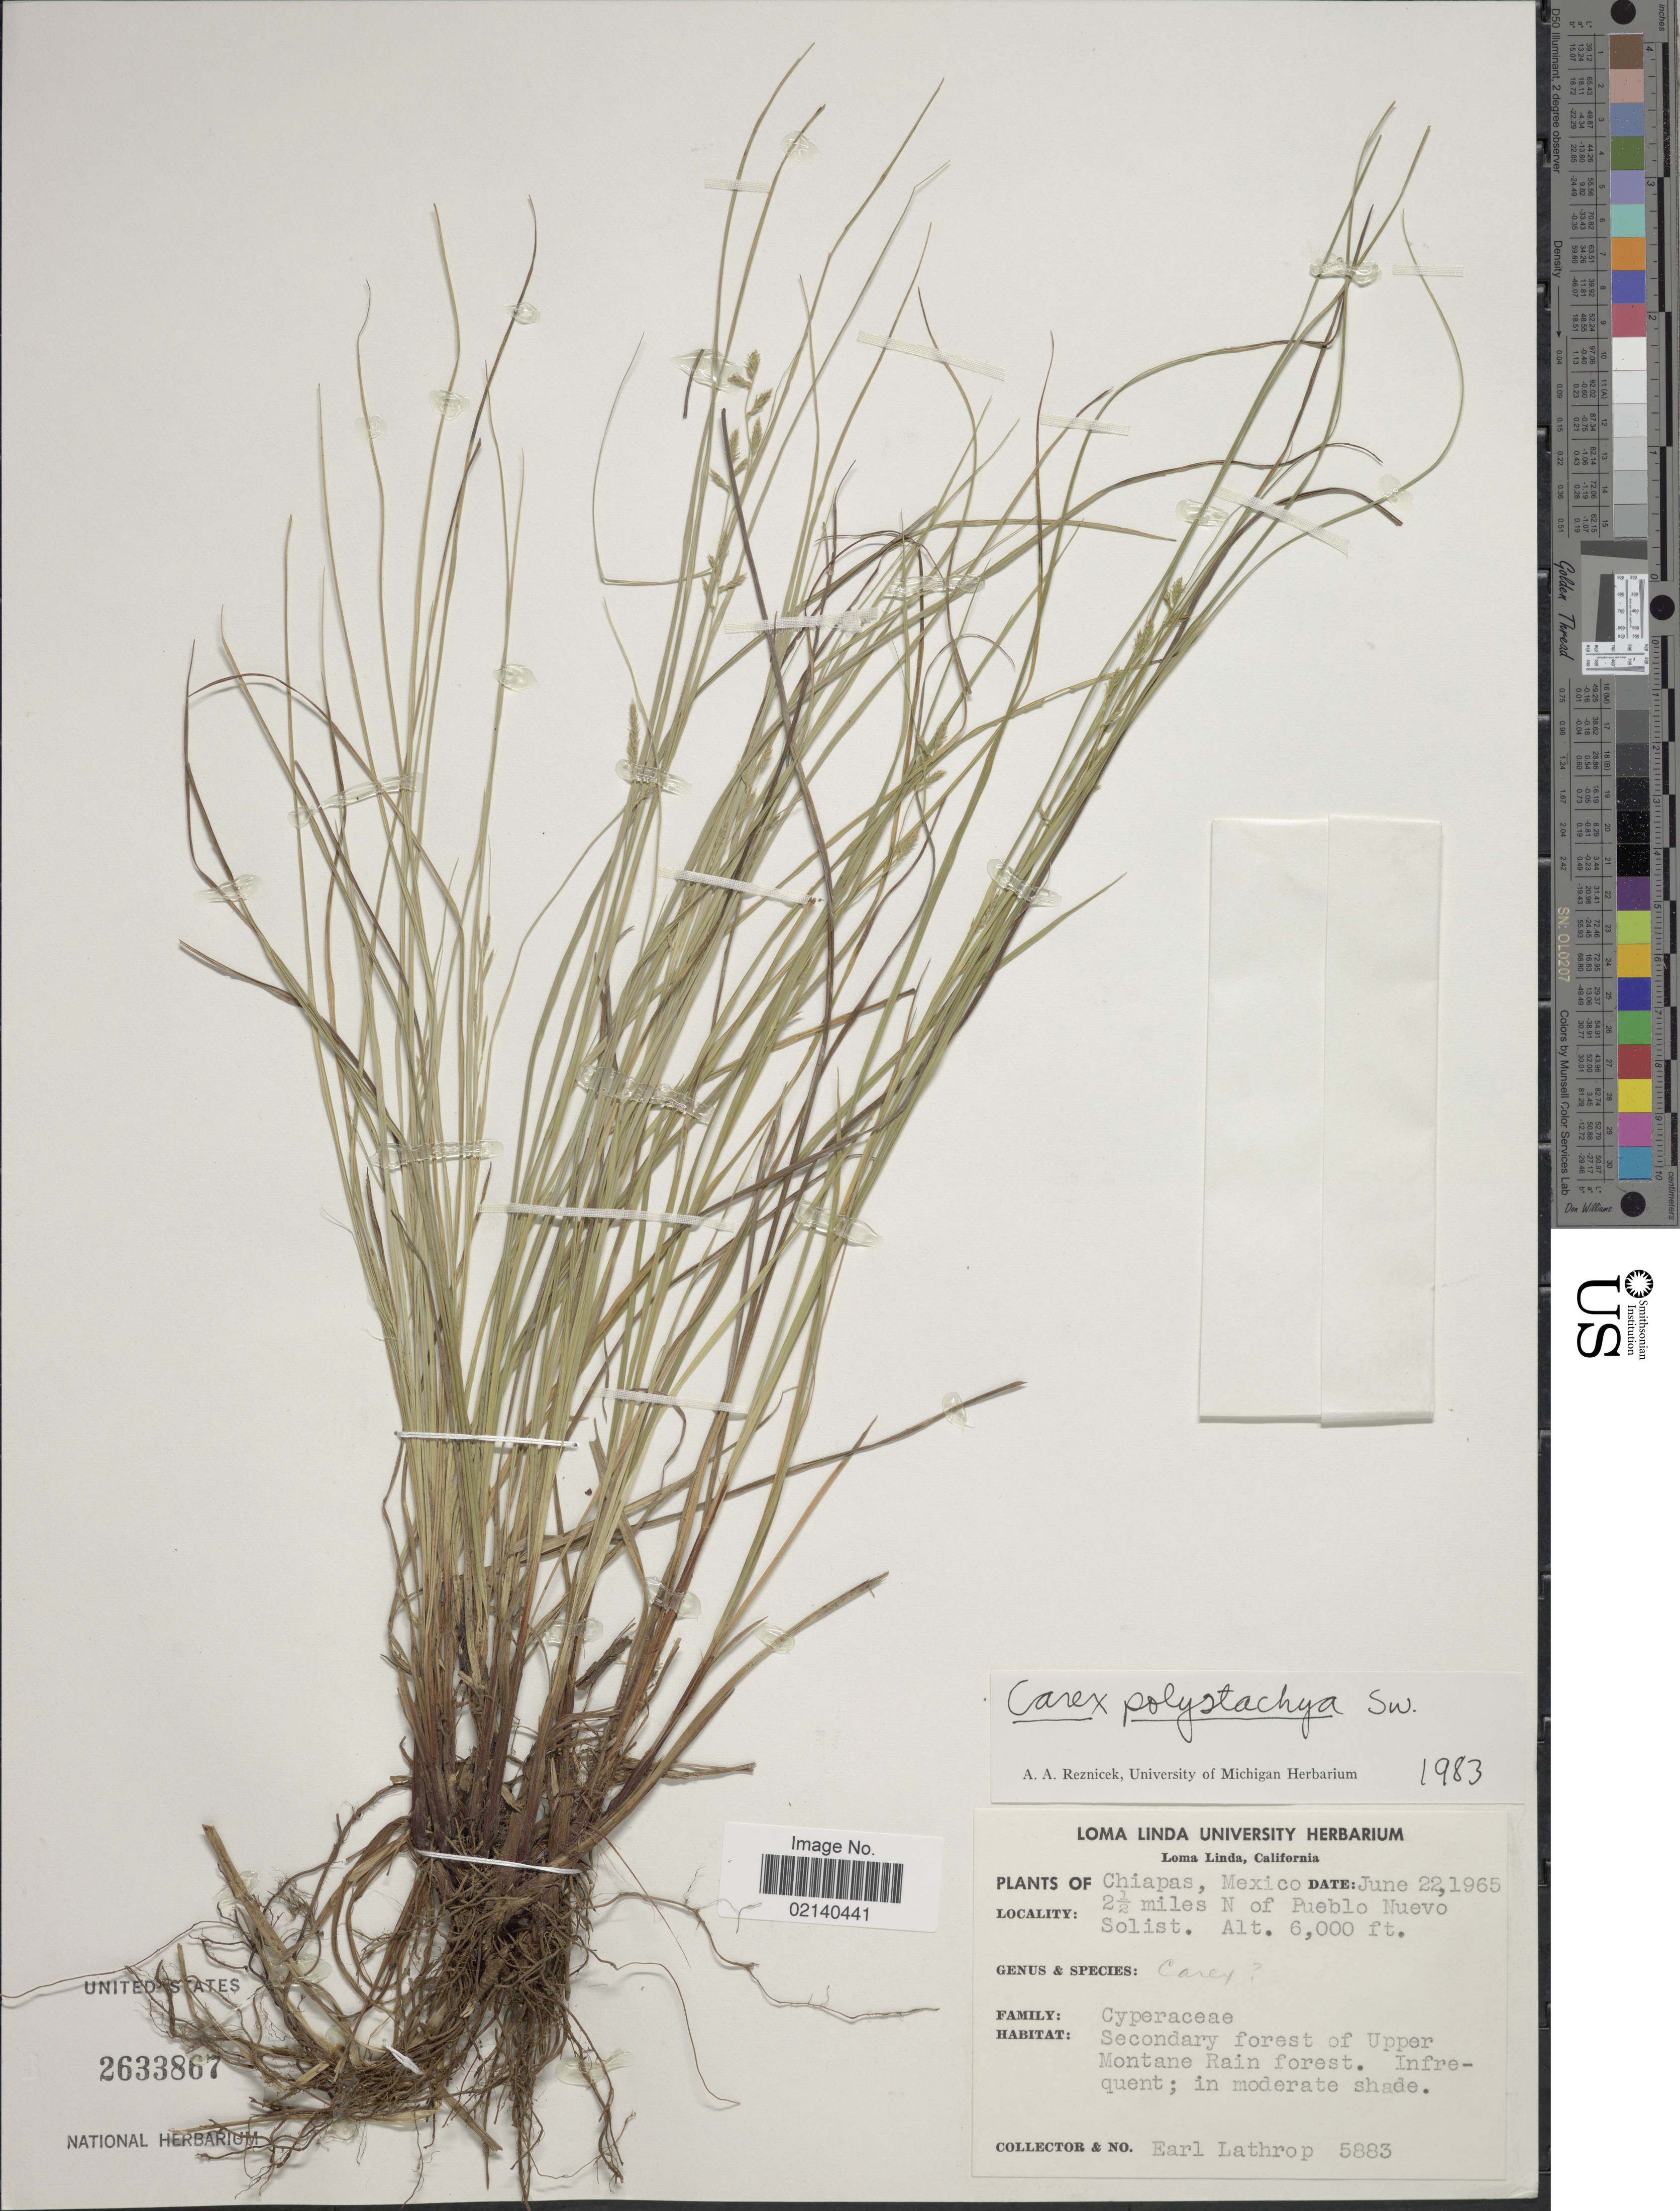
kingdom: Plantae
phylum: Tracheophyta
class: Liliopsida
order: Poales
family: Cyperaceae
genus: Carex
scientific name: Carex polystachya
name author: Sw. ex Wahlenb.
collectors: E. W. Lathrop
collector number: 5883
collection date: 1965-06-22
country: Mexico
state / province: Chiapas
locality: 2 1/2 miles N of Pueblo Nuevo Solist, secondary forest of Upper Montane Rain forest.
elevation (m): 1829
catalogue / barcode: US 2633867